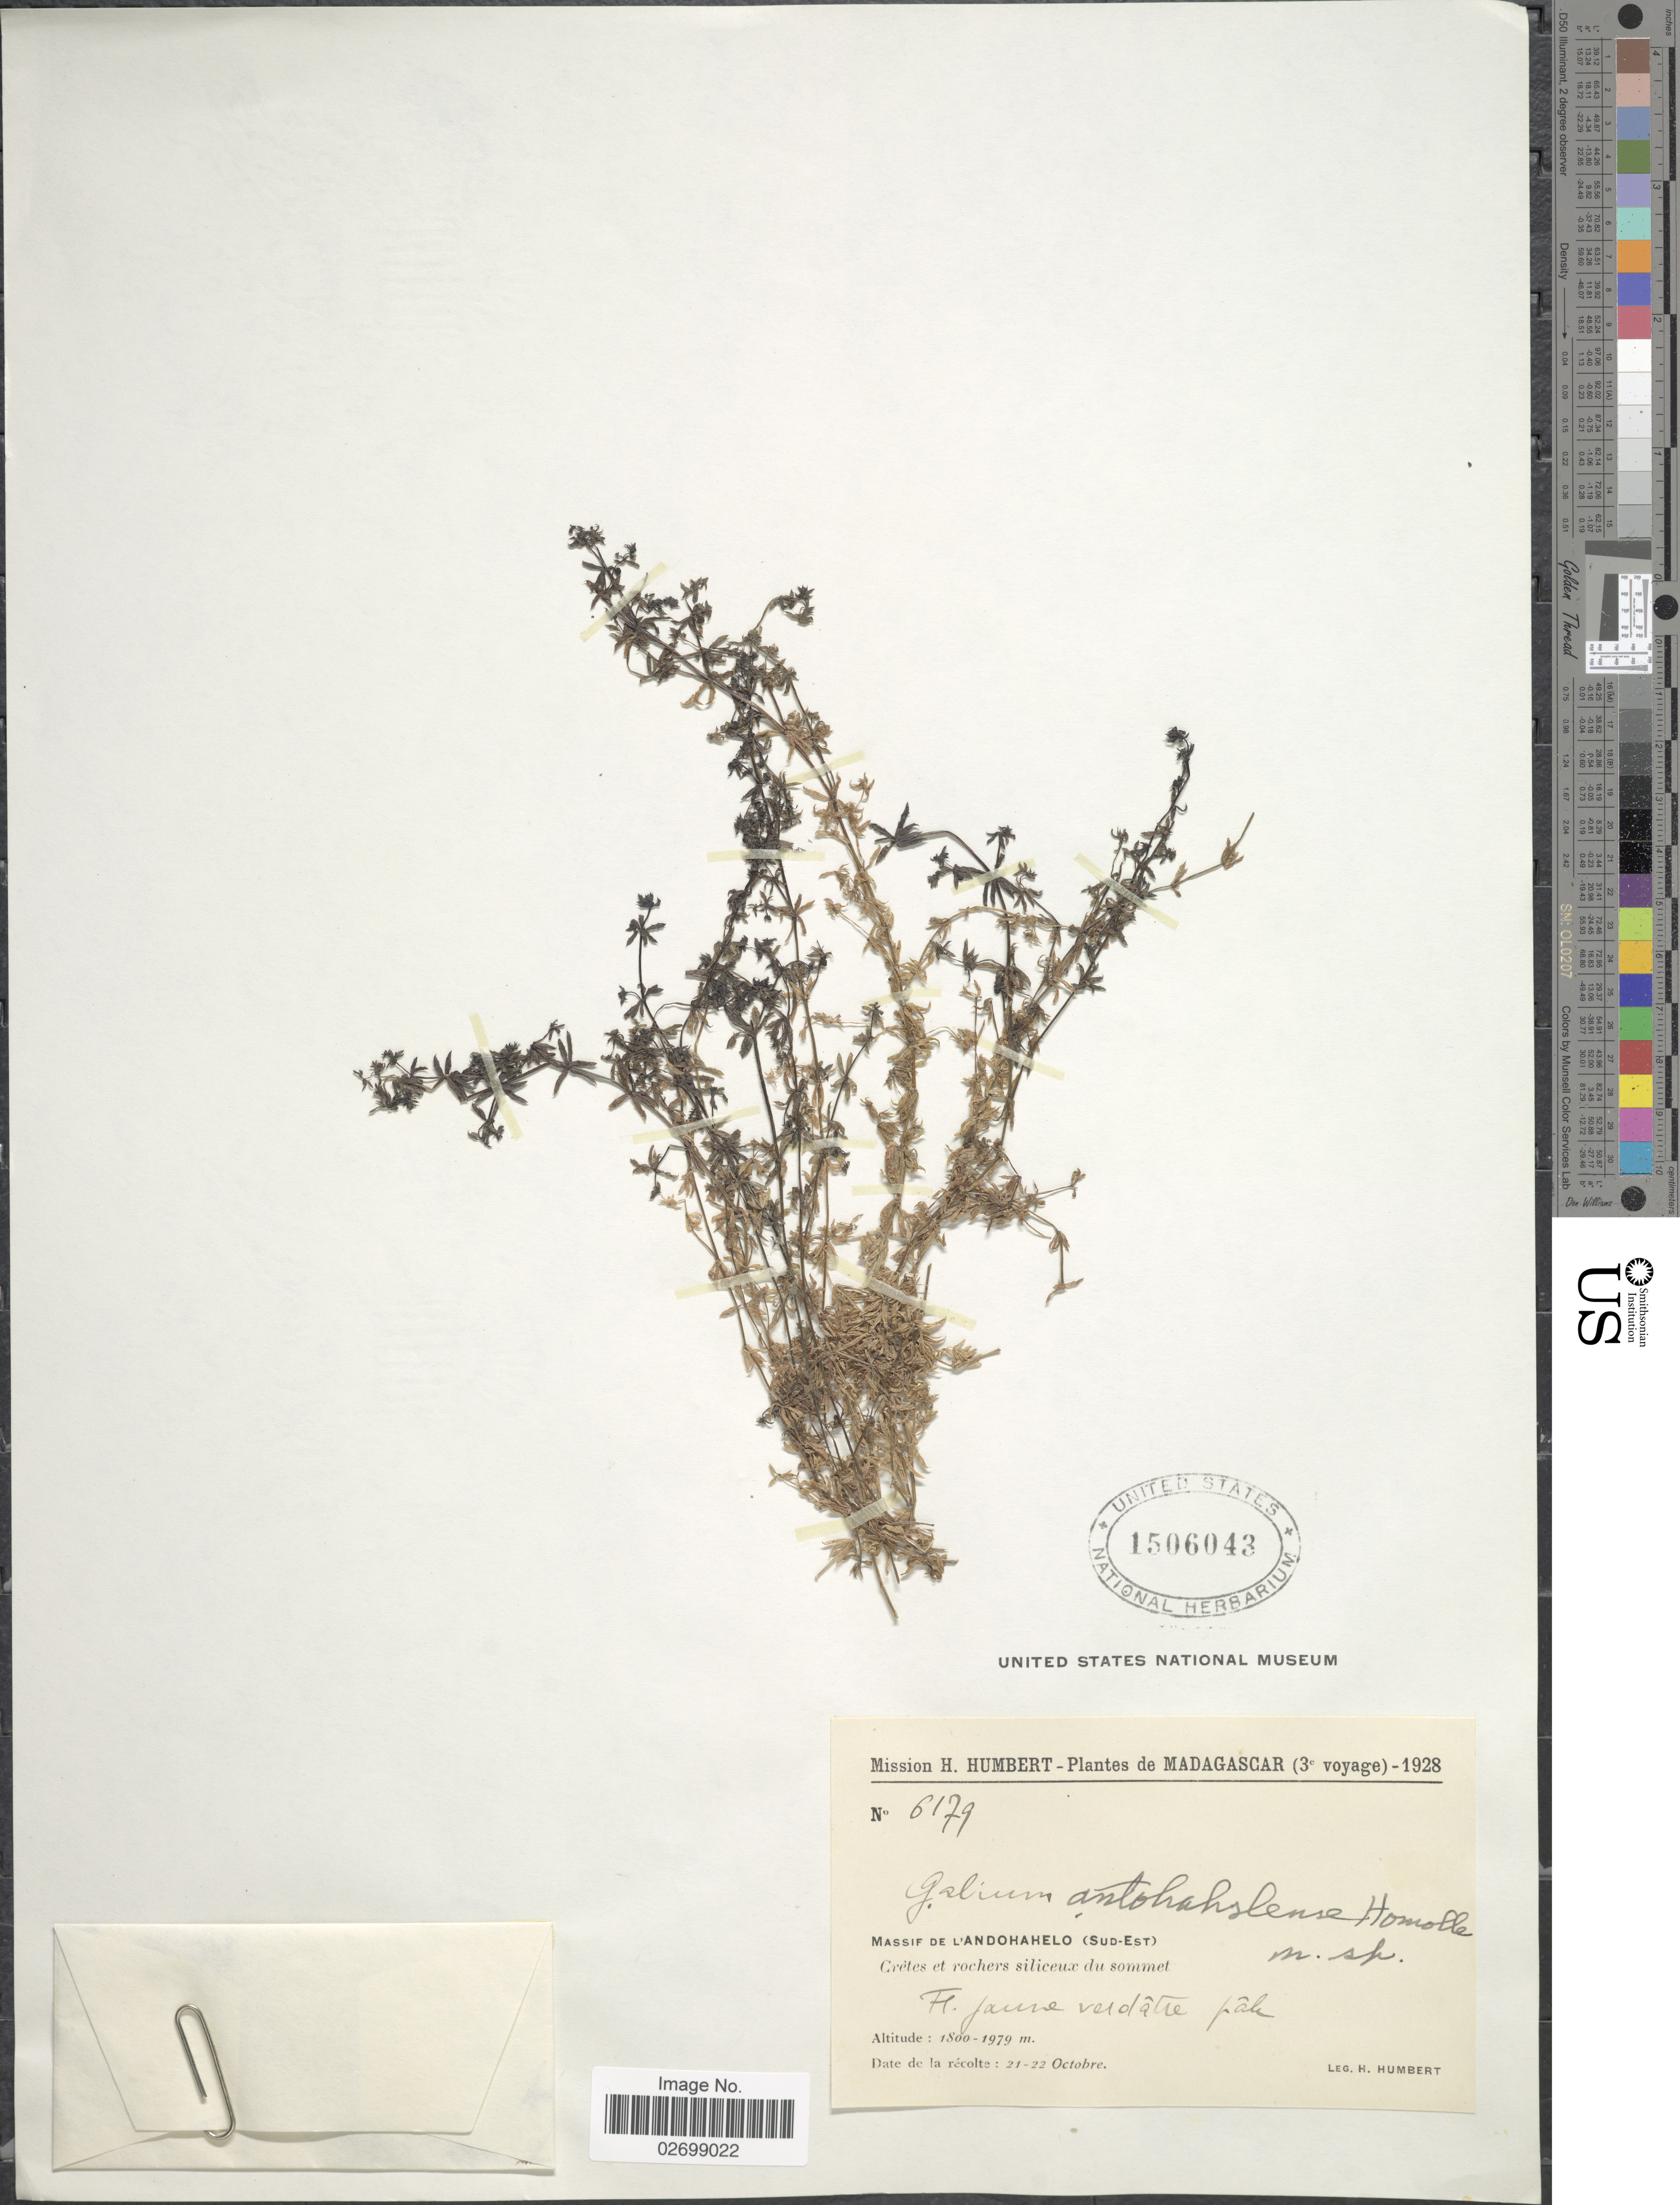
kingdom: Plantae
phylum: Tracheophyta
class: Magnoliopsida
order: Gentianales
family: Rubiaceae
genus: Galium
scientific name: Galium antohahslense Homolle sp. nov. ined.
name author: Homolle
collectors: H. Humbert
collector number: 6179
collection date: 1928-10-21/1928-10-22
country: Madagascar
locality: Massif de l'Andohahelo (Sud-Est)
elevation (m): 1800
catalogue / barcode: US 1506043